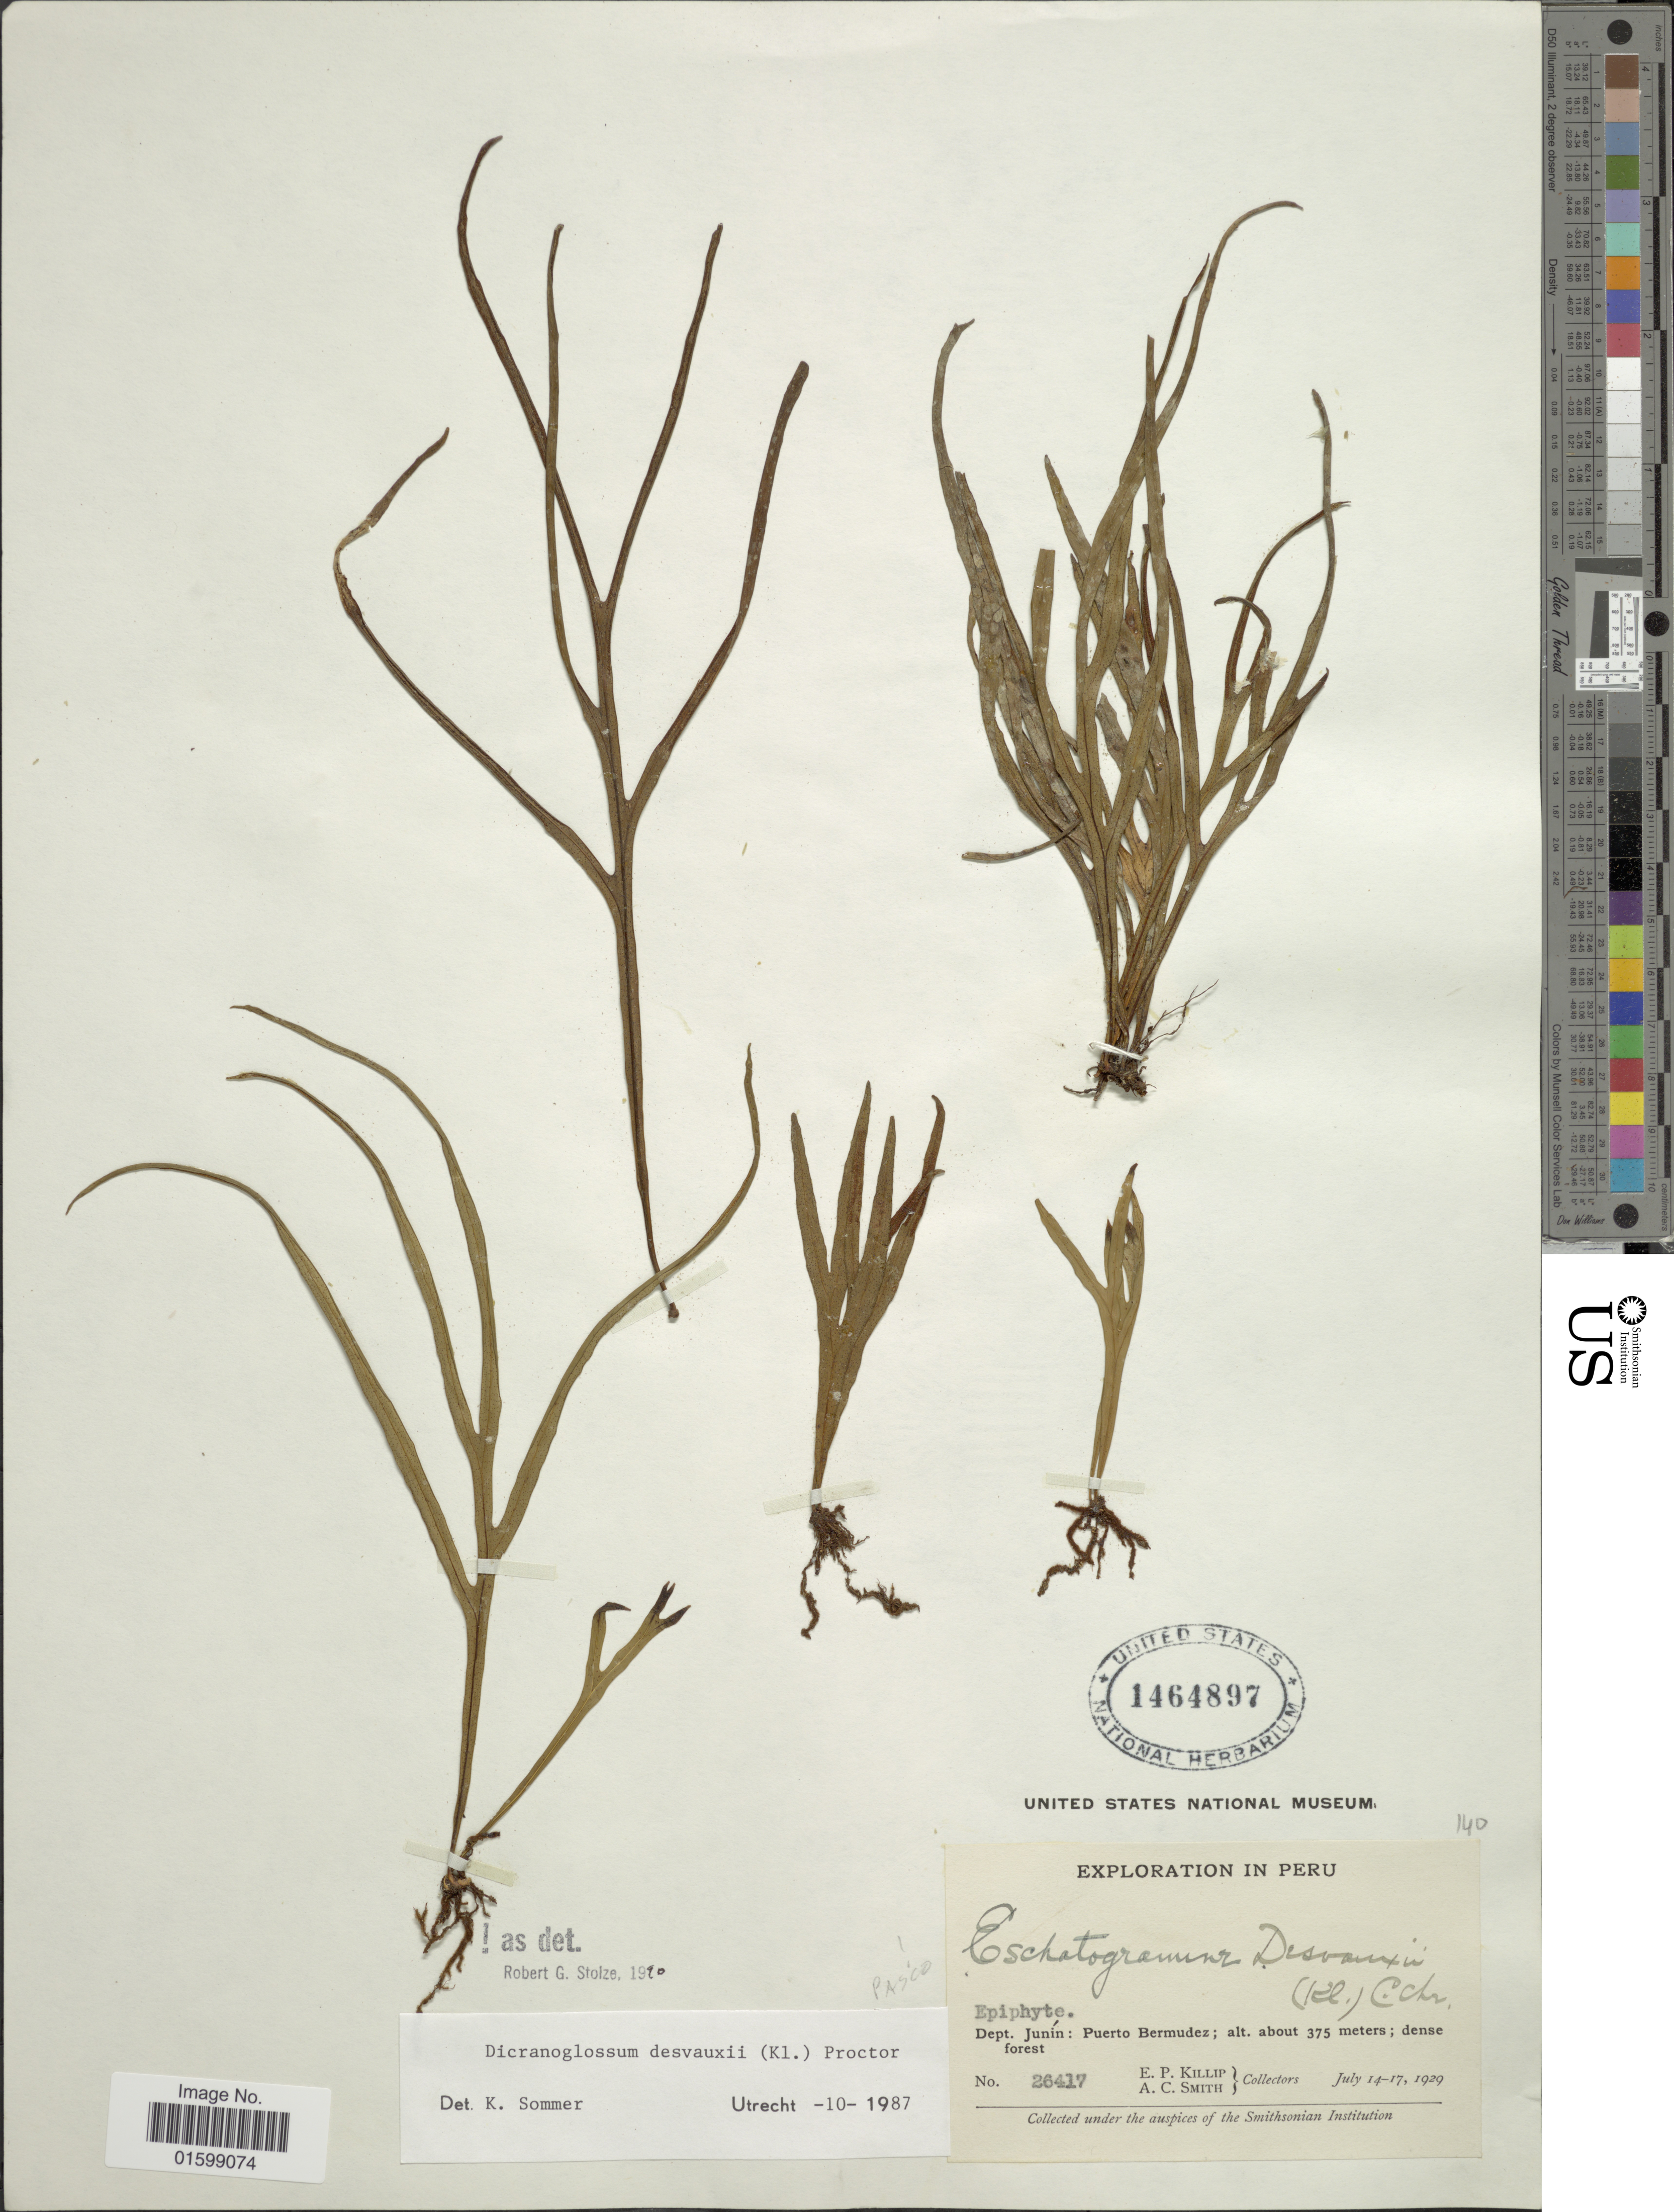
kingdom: Plantae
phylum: Tracheophyta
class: Polypodiopsida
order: Polypodiales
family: Polypodiaceae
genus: Pleopeltis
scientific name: Pleopeltis desvauxii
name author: (Klotzsch) Salino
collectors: E. P. Killip & A. C. Smith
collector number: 16417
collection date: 1929-07-14/1929-07-17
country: Peru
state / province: Junín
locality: Puerto Bermudez; dense forest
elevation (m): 375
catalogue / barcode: US 1464897